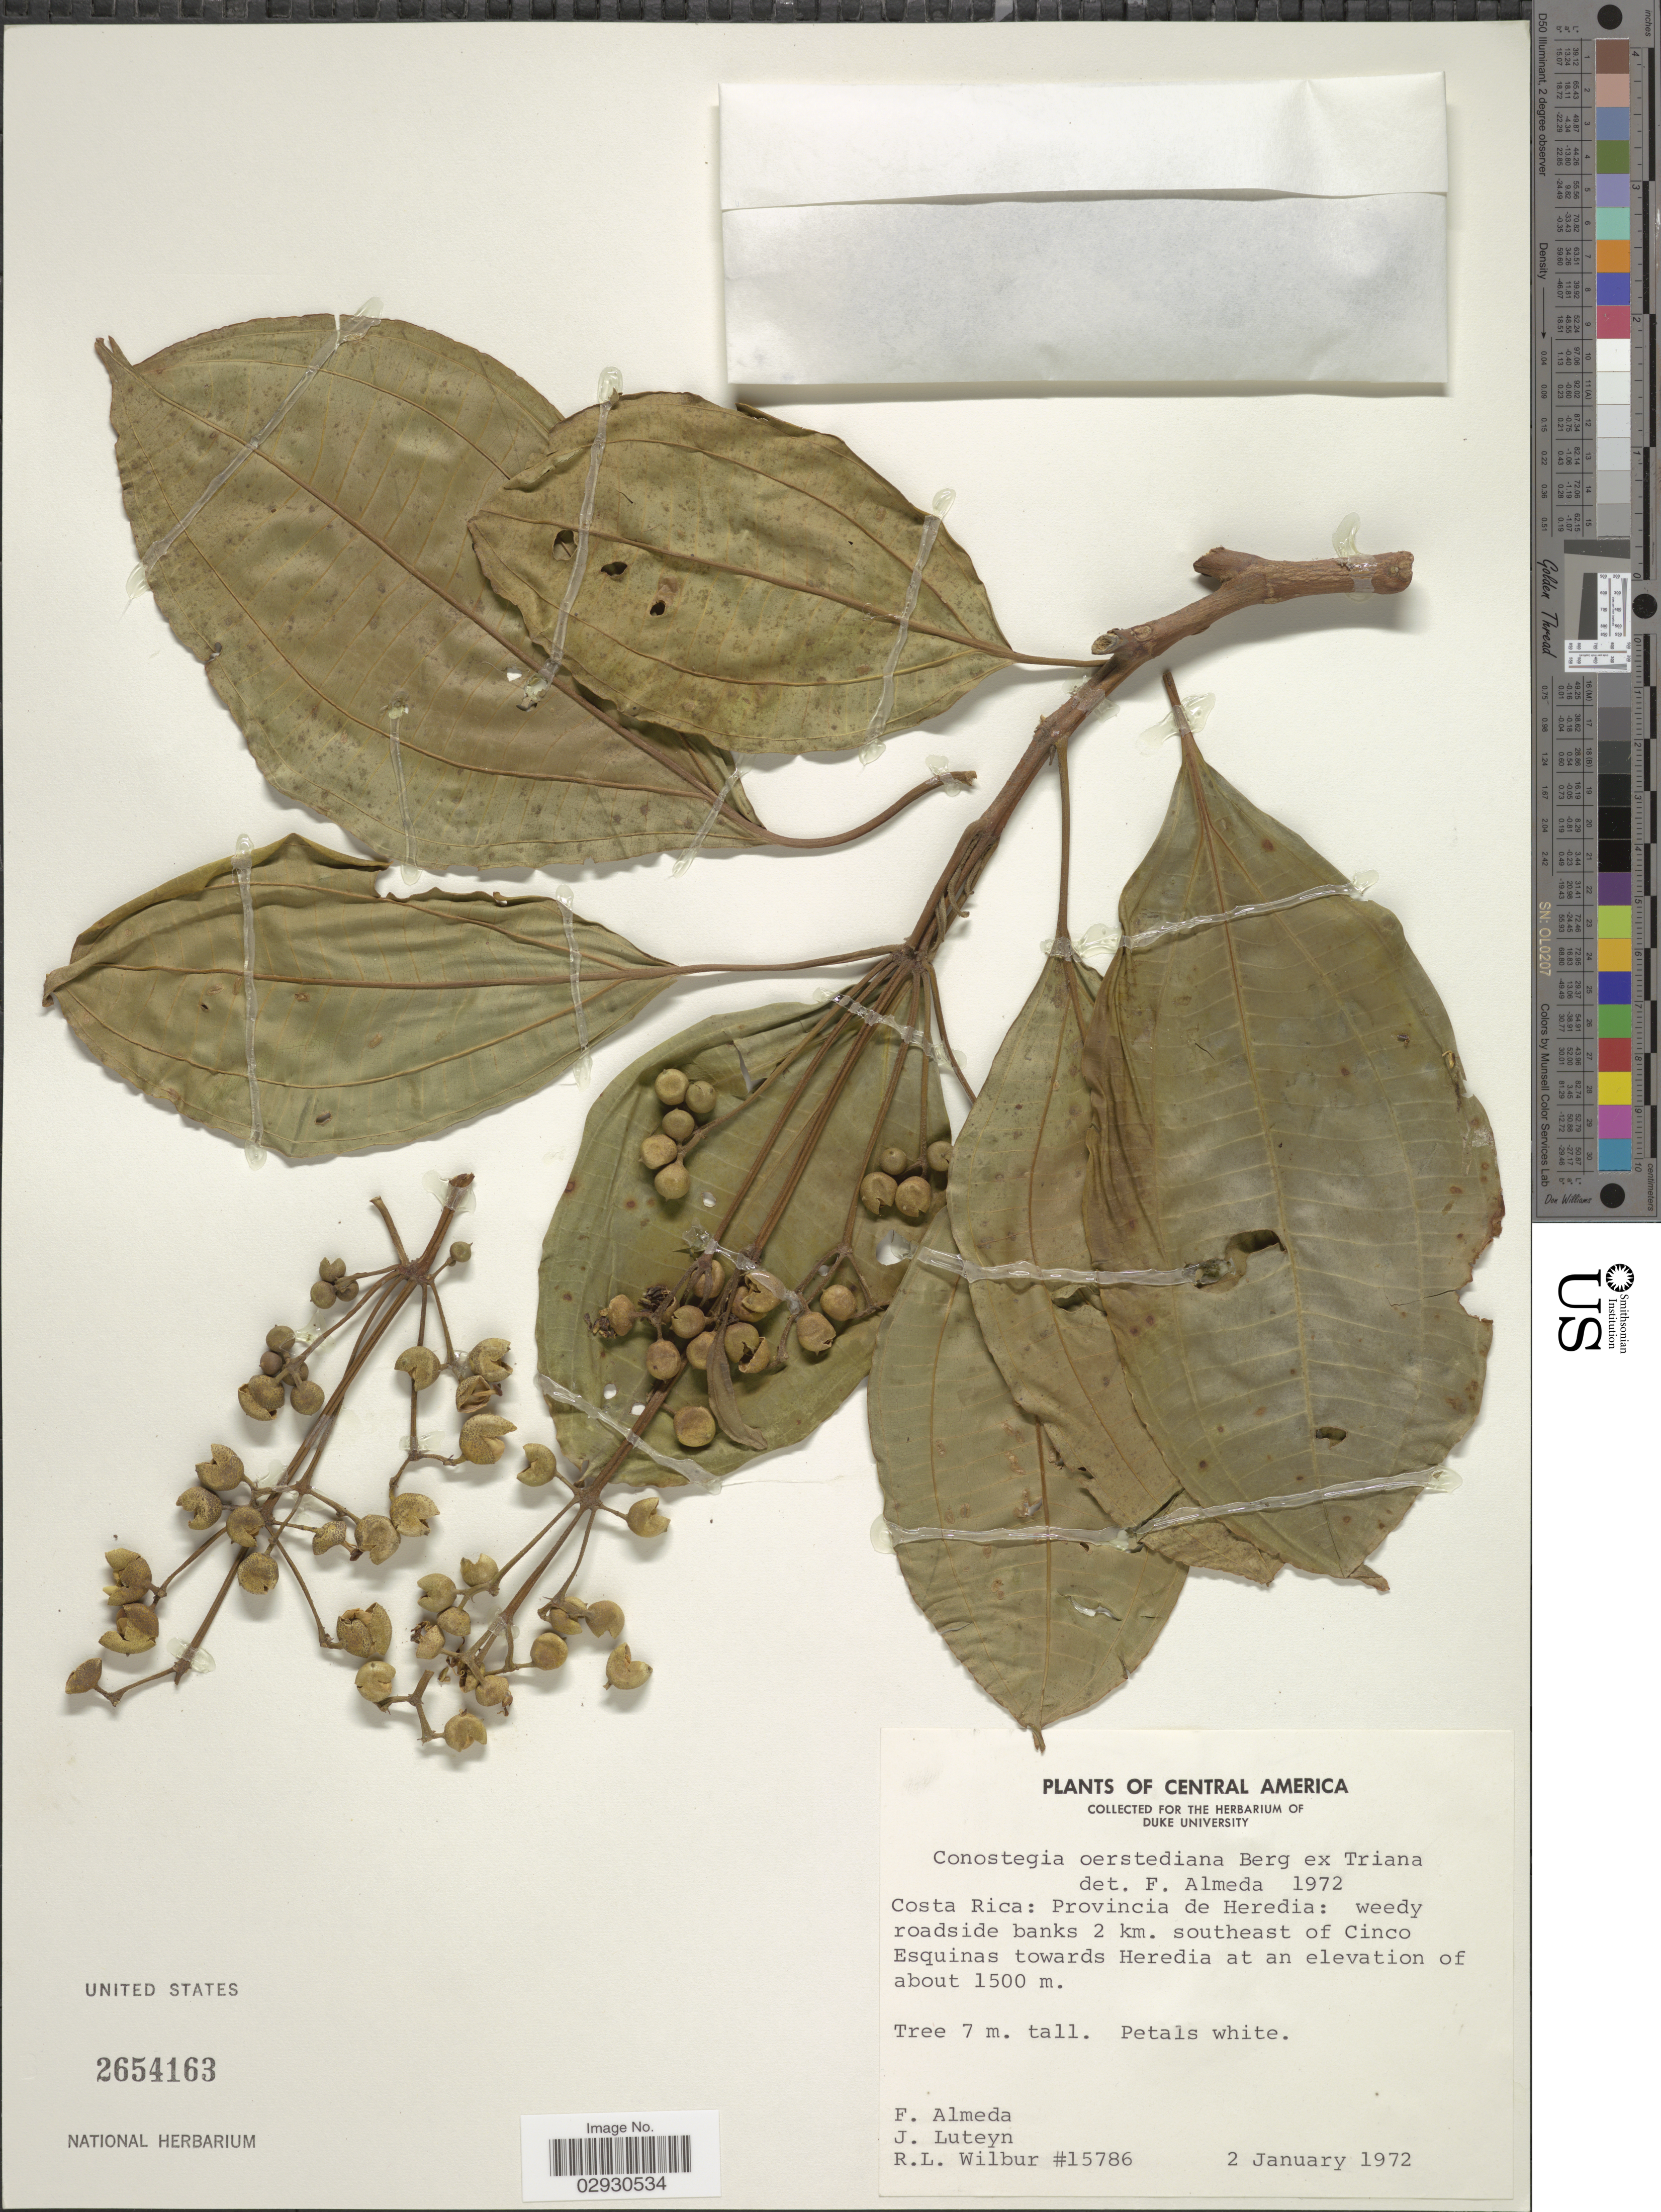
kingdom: Plantae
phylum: Tracheophyta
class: Magnoliopsida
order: Myrtales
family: Melastomataceae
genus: Conostegia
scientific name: Conostegia oerstediana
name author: O. Berg ex Triana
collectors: F. Almeda, J. L. Luteyn & R. L. Wilbur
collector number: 15786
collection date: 1972-01-02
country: Costa Rica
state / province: Heredia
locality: Weedy roadside banks 2 km. southeast of Cinco Esquinas towards Heredia.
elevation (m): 1500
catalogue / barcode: US 2654163